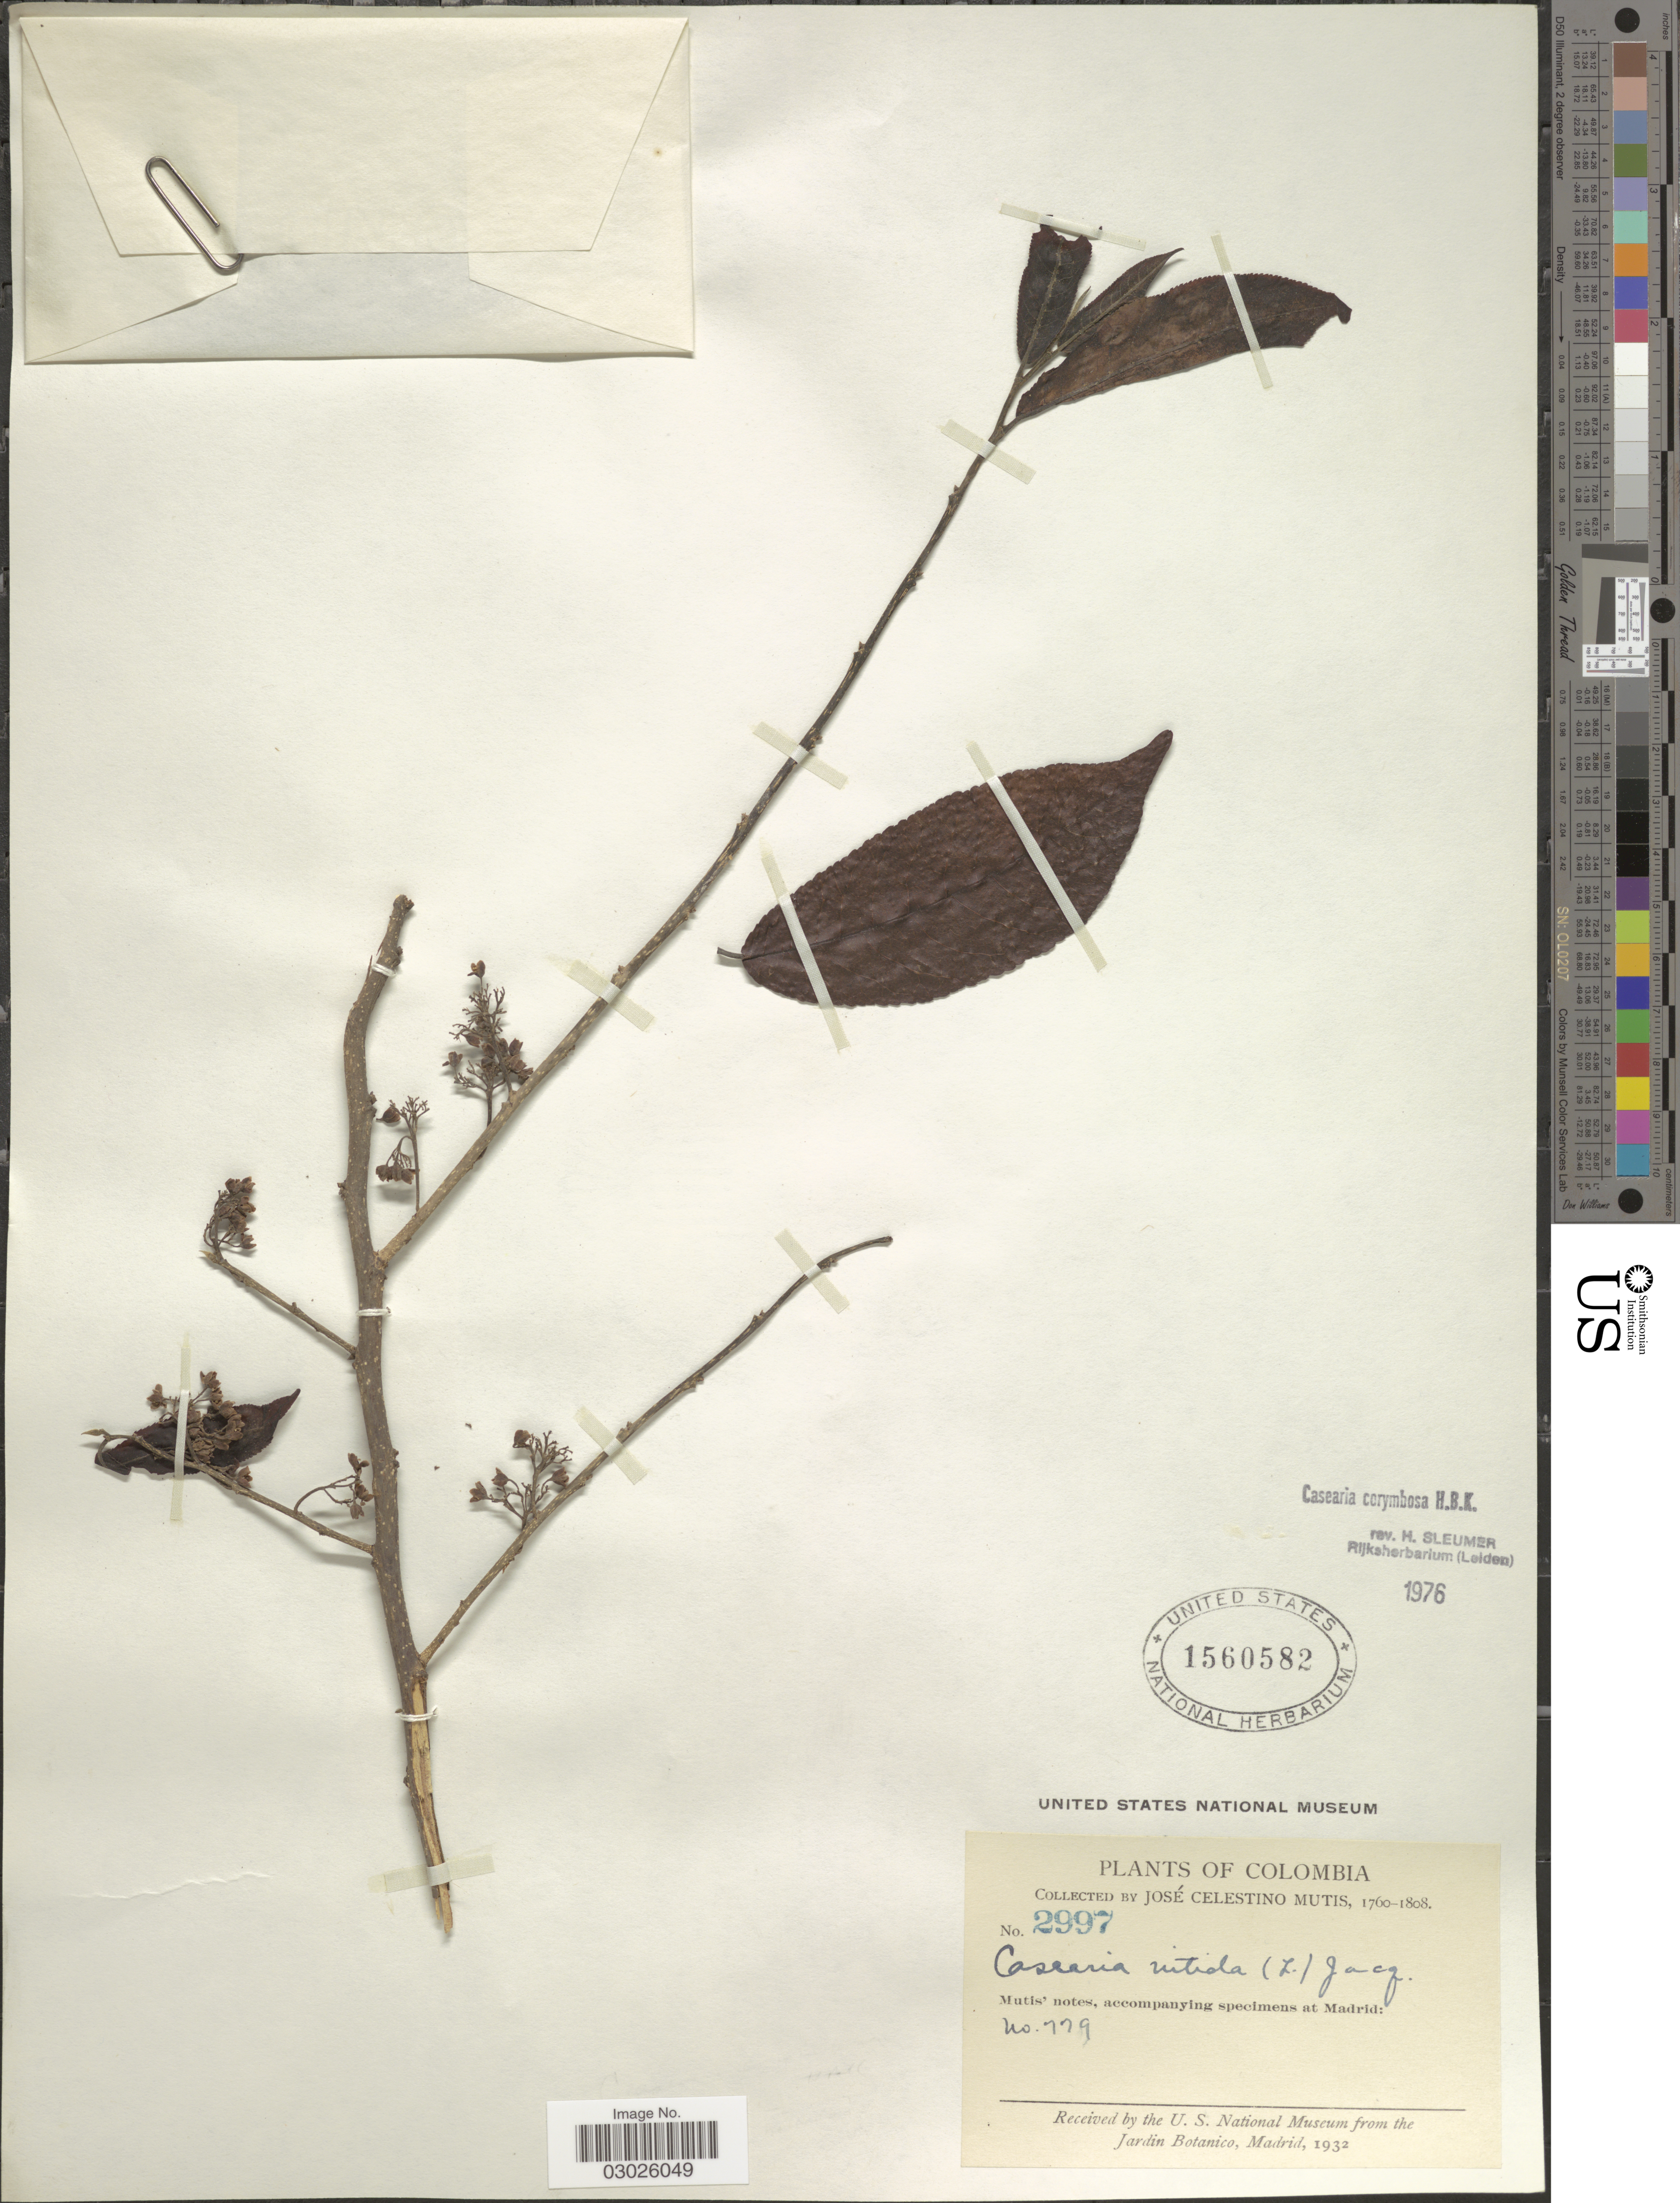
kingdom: Plantae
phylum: Tracheophyta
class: Magnoliopsida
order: Malpighiales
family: Salicaceae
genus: Casearia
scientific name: Casearia corymbosa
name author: Kunth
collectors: J. C. B. Mutis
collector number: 2997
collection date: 1760/1808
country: Colombia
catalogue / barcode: US 1560582